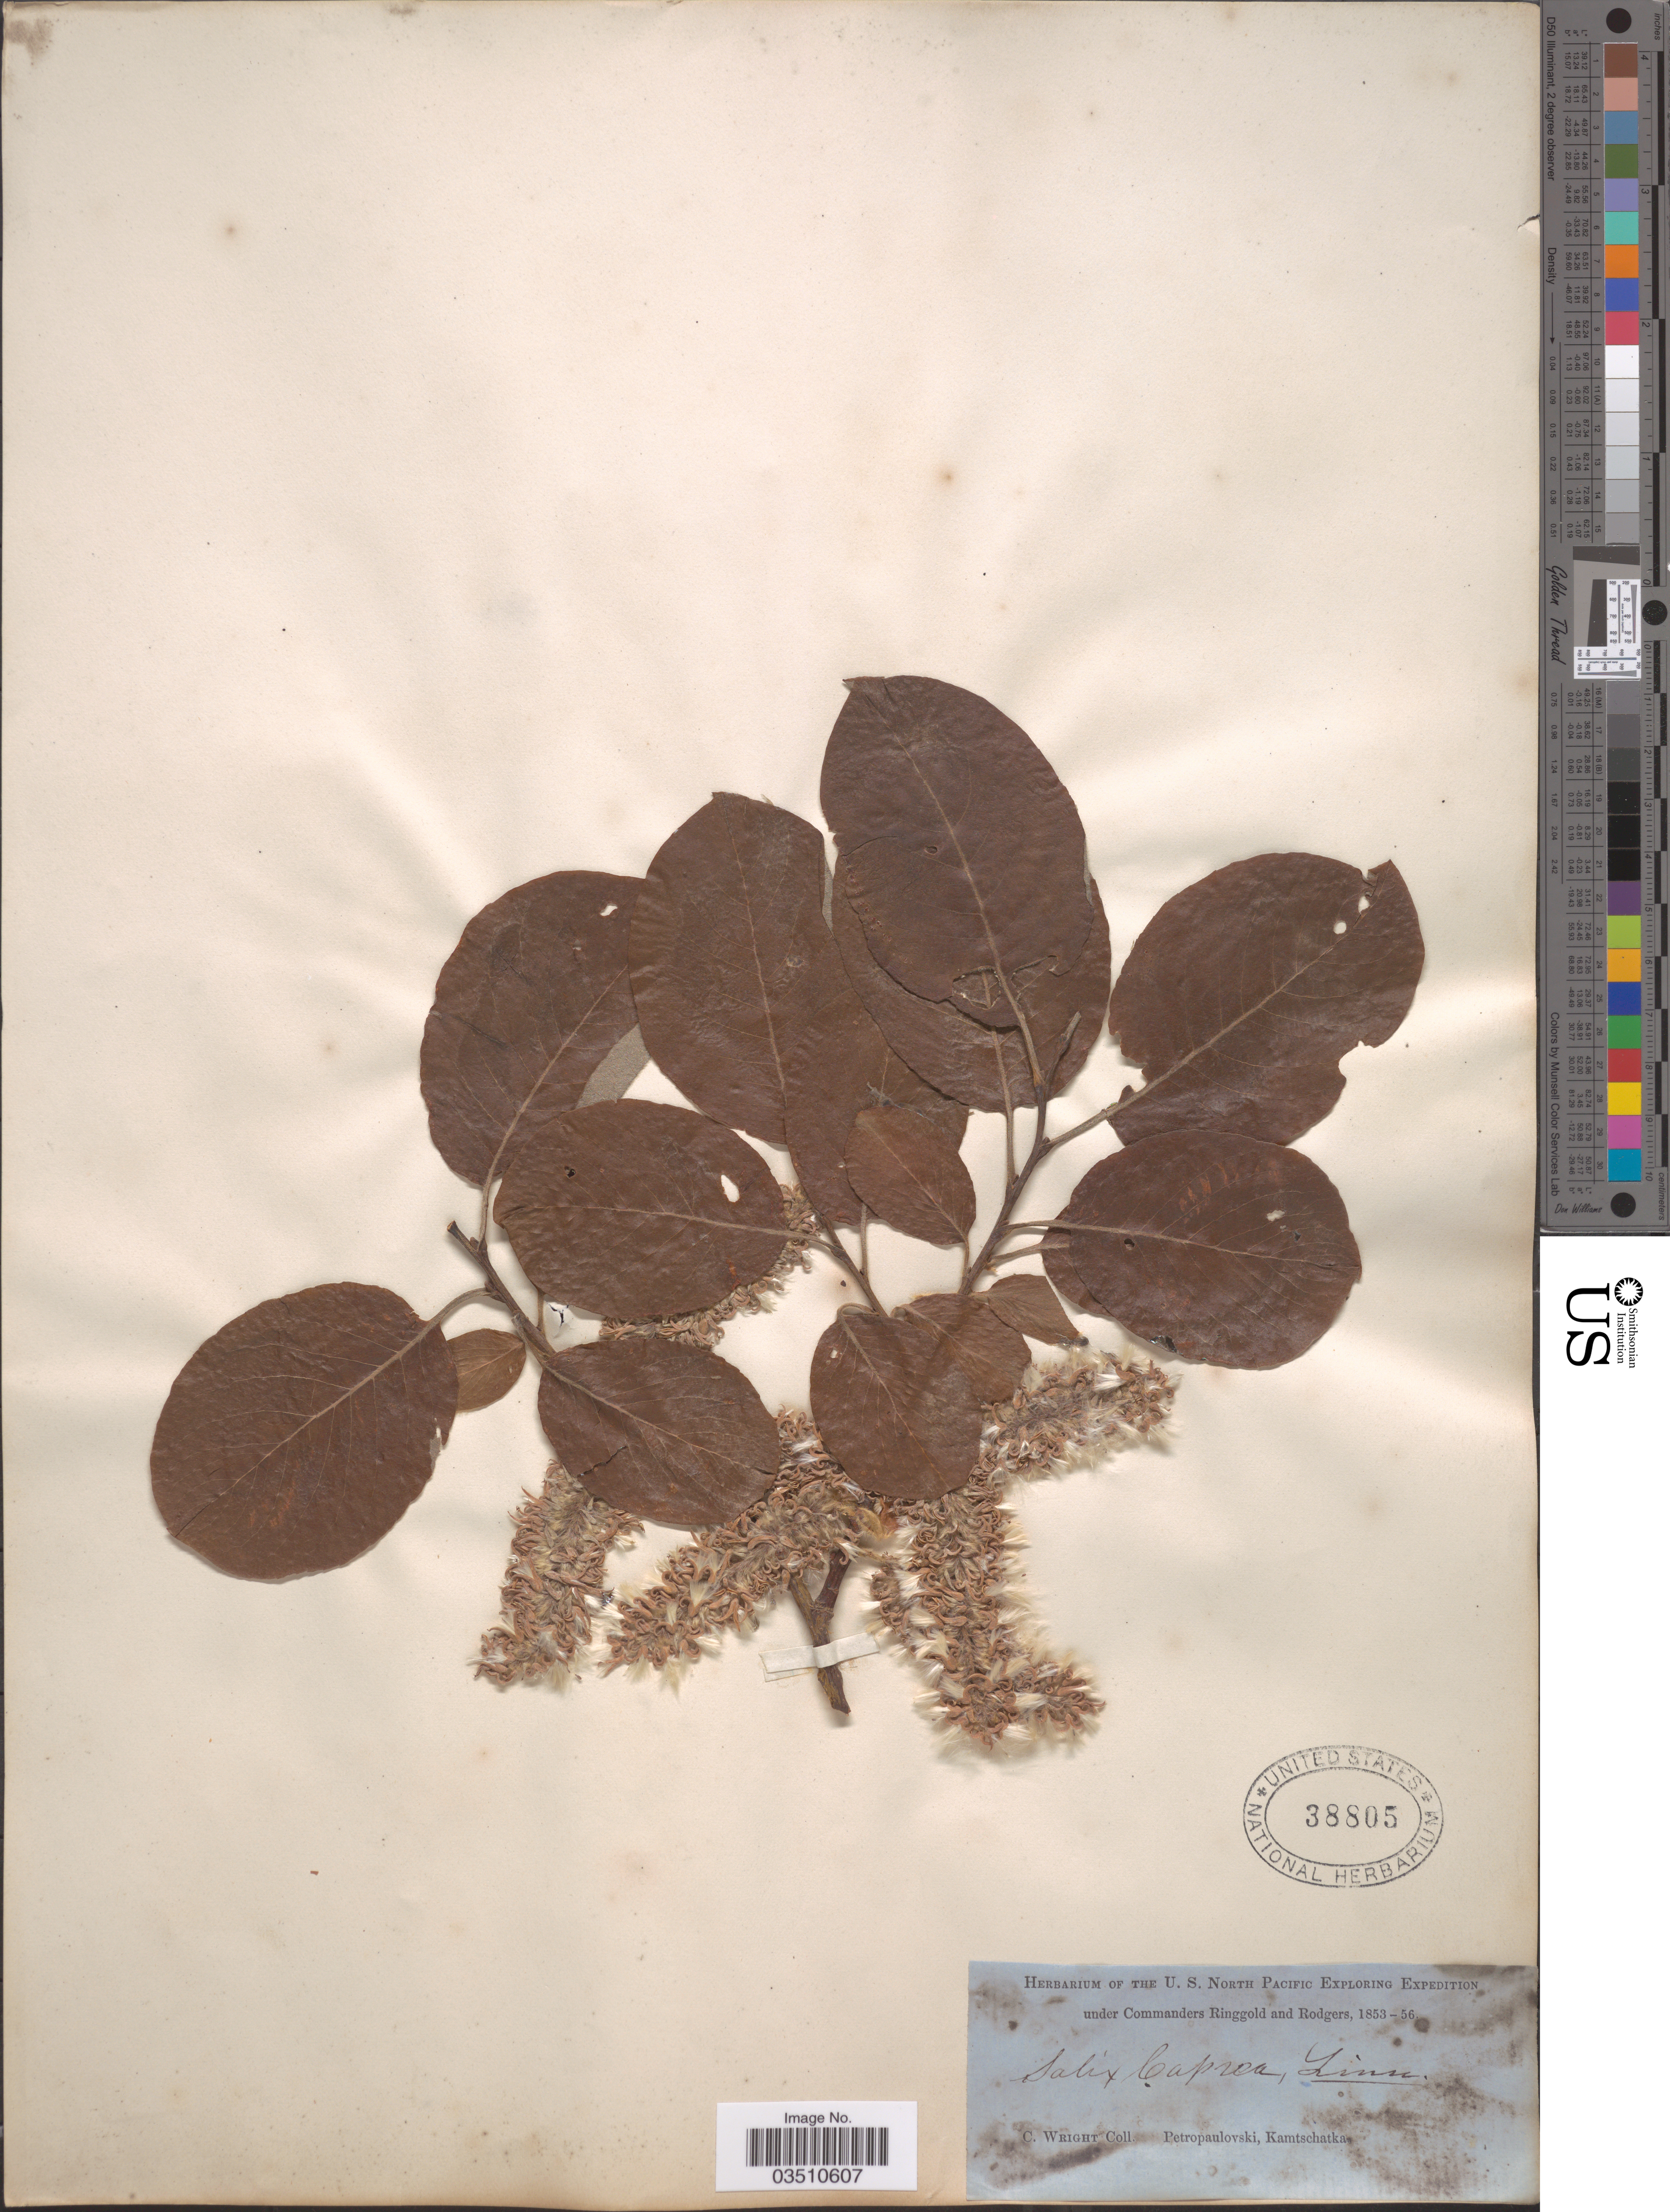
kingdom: Plantae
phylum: Tracheophyta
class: Magnoliopsida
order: Malpighiales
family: Salicaceae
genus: Salix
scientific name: Salix caprea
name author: L.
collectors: C. Wright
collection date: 1853/1856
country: Russian Federation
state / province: Kamchatka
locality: Petropaulovski.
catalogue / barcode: US 38805